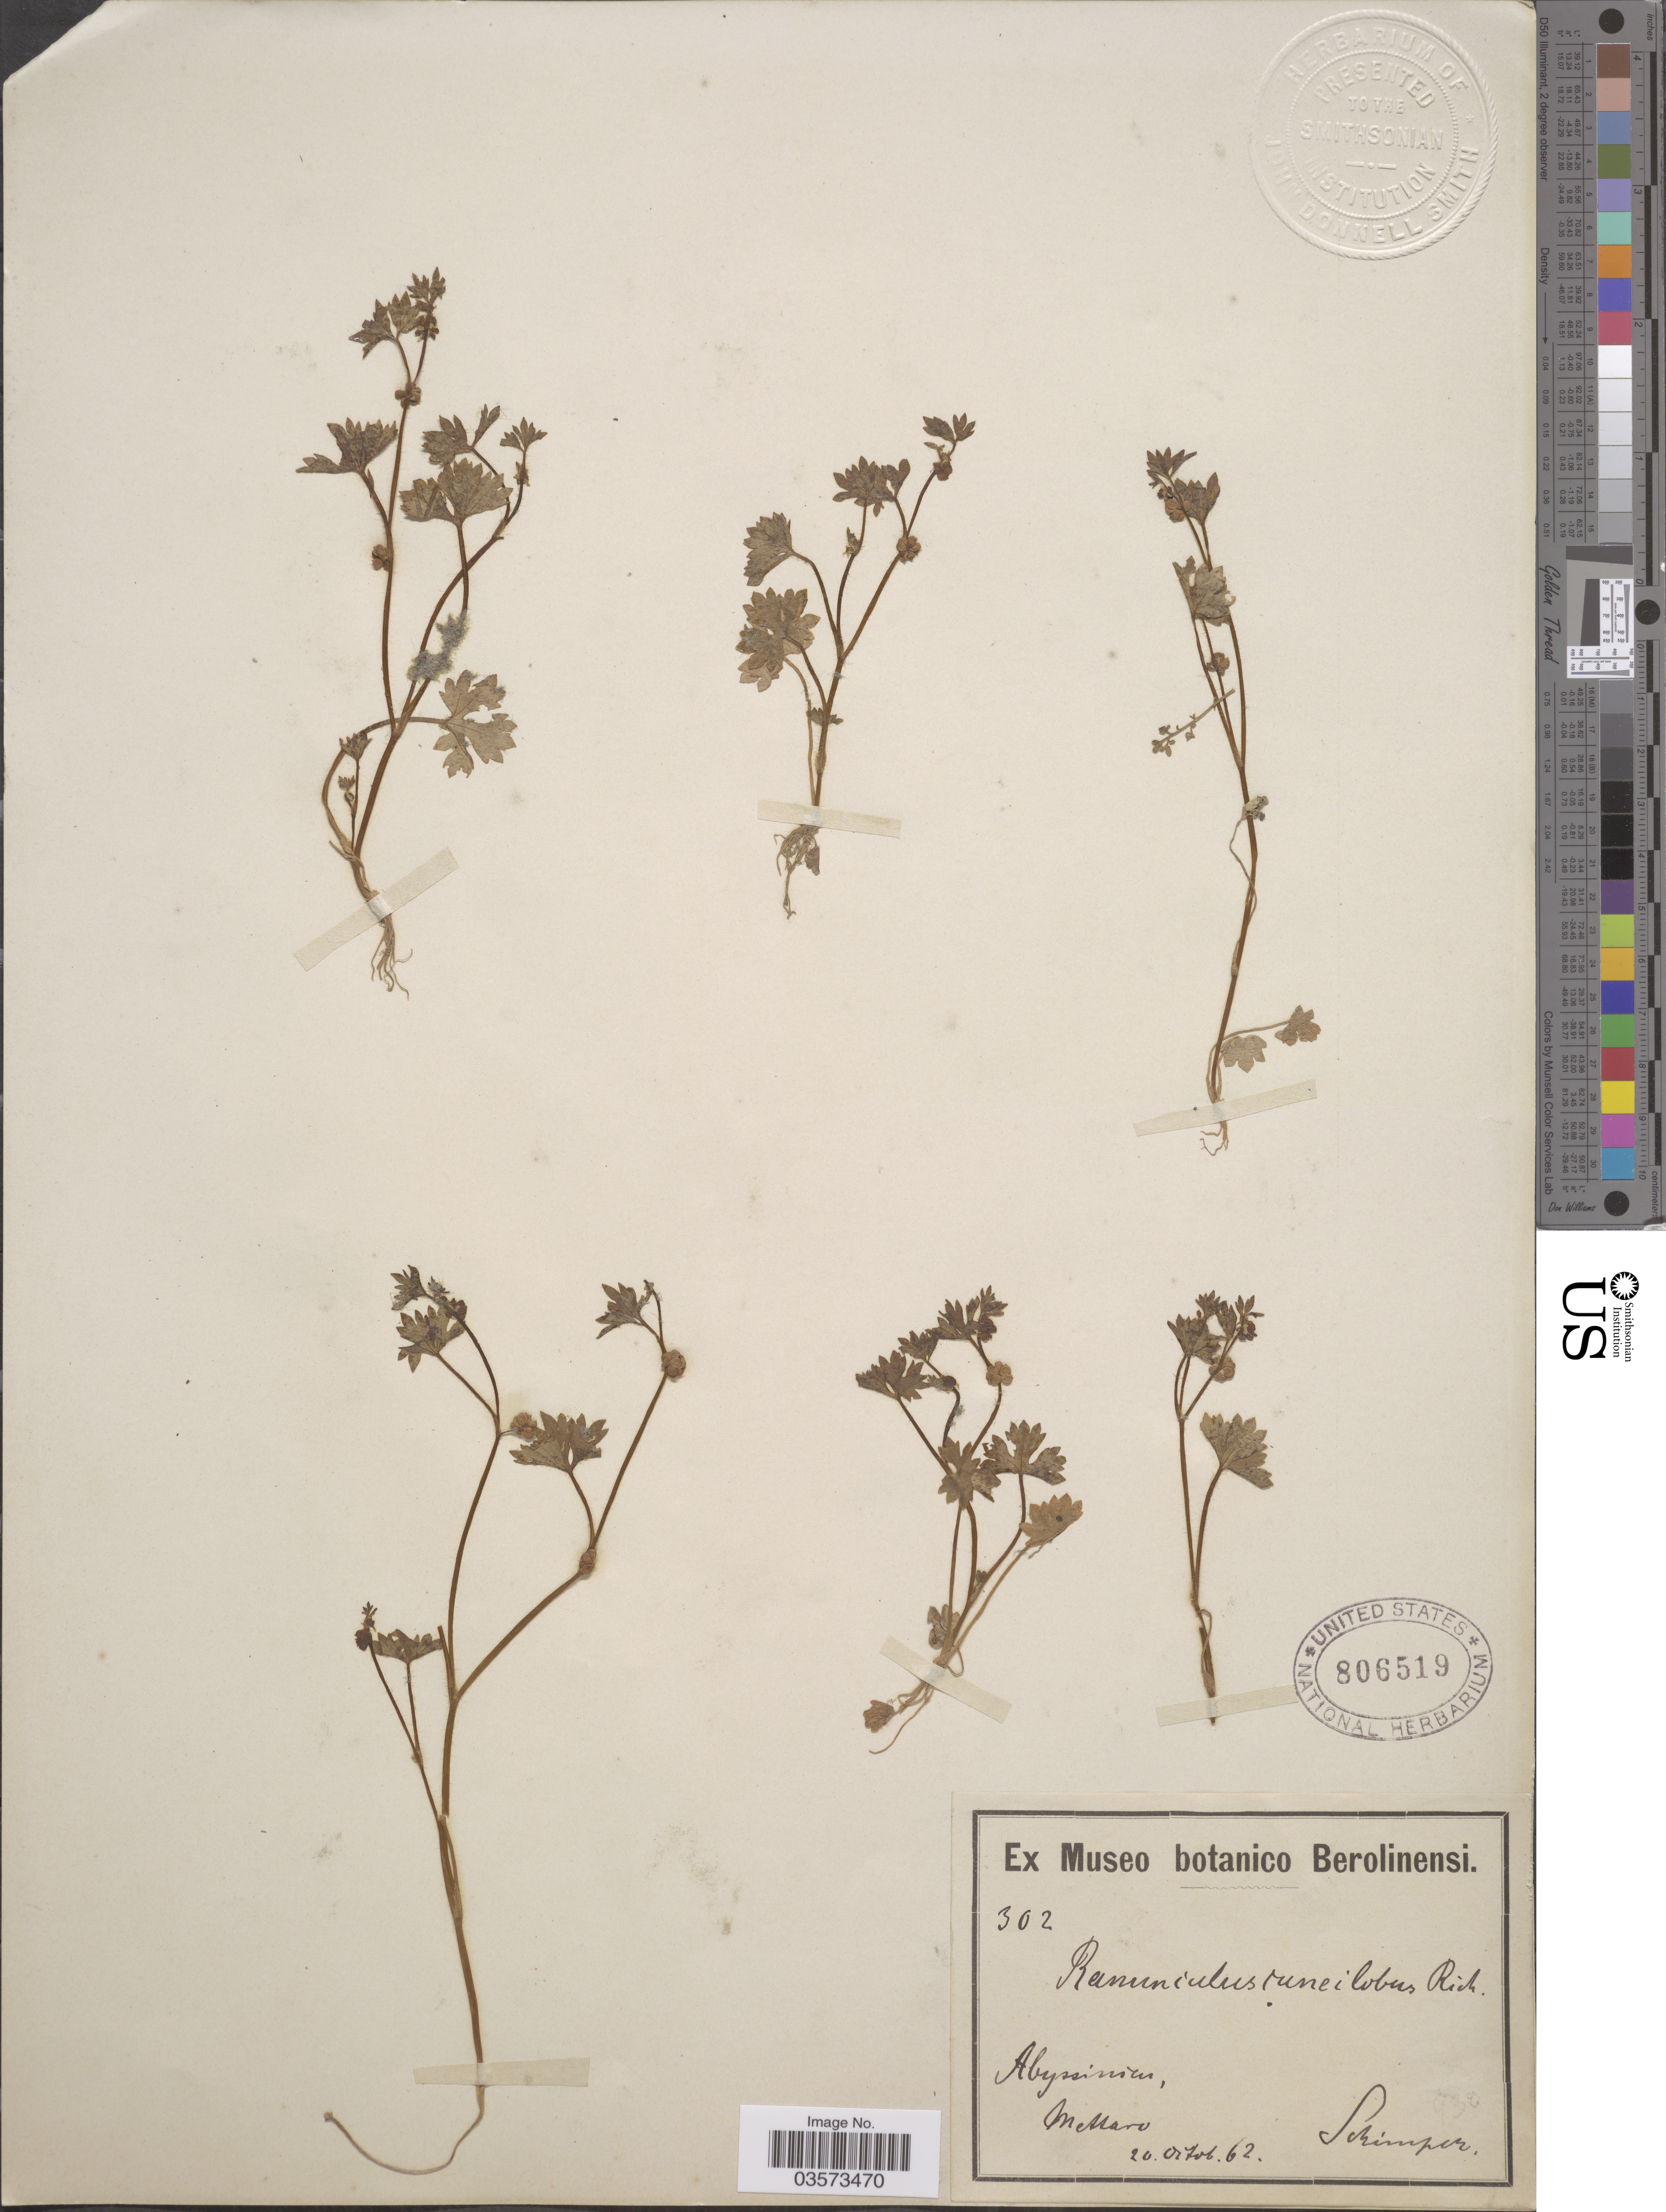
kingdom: Plantae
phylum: Tracheophyta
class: Magnoliopsida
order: Ranunculales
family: Ranunculaceae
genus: Ranunculus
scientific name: Ranunculus trilobus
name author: Desf.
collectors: -. Schimper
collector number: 302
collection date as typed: Transcribed d/m/y: 20/10/62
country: Ethiopia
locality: Abyssinien, Mettaro [interpreted].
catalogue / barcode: US 806519